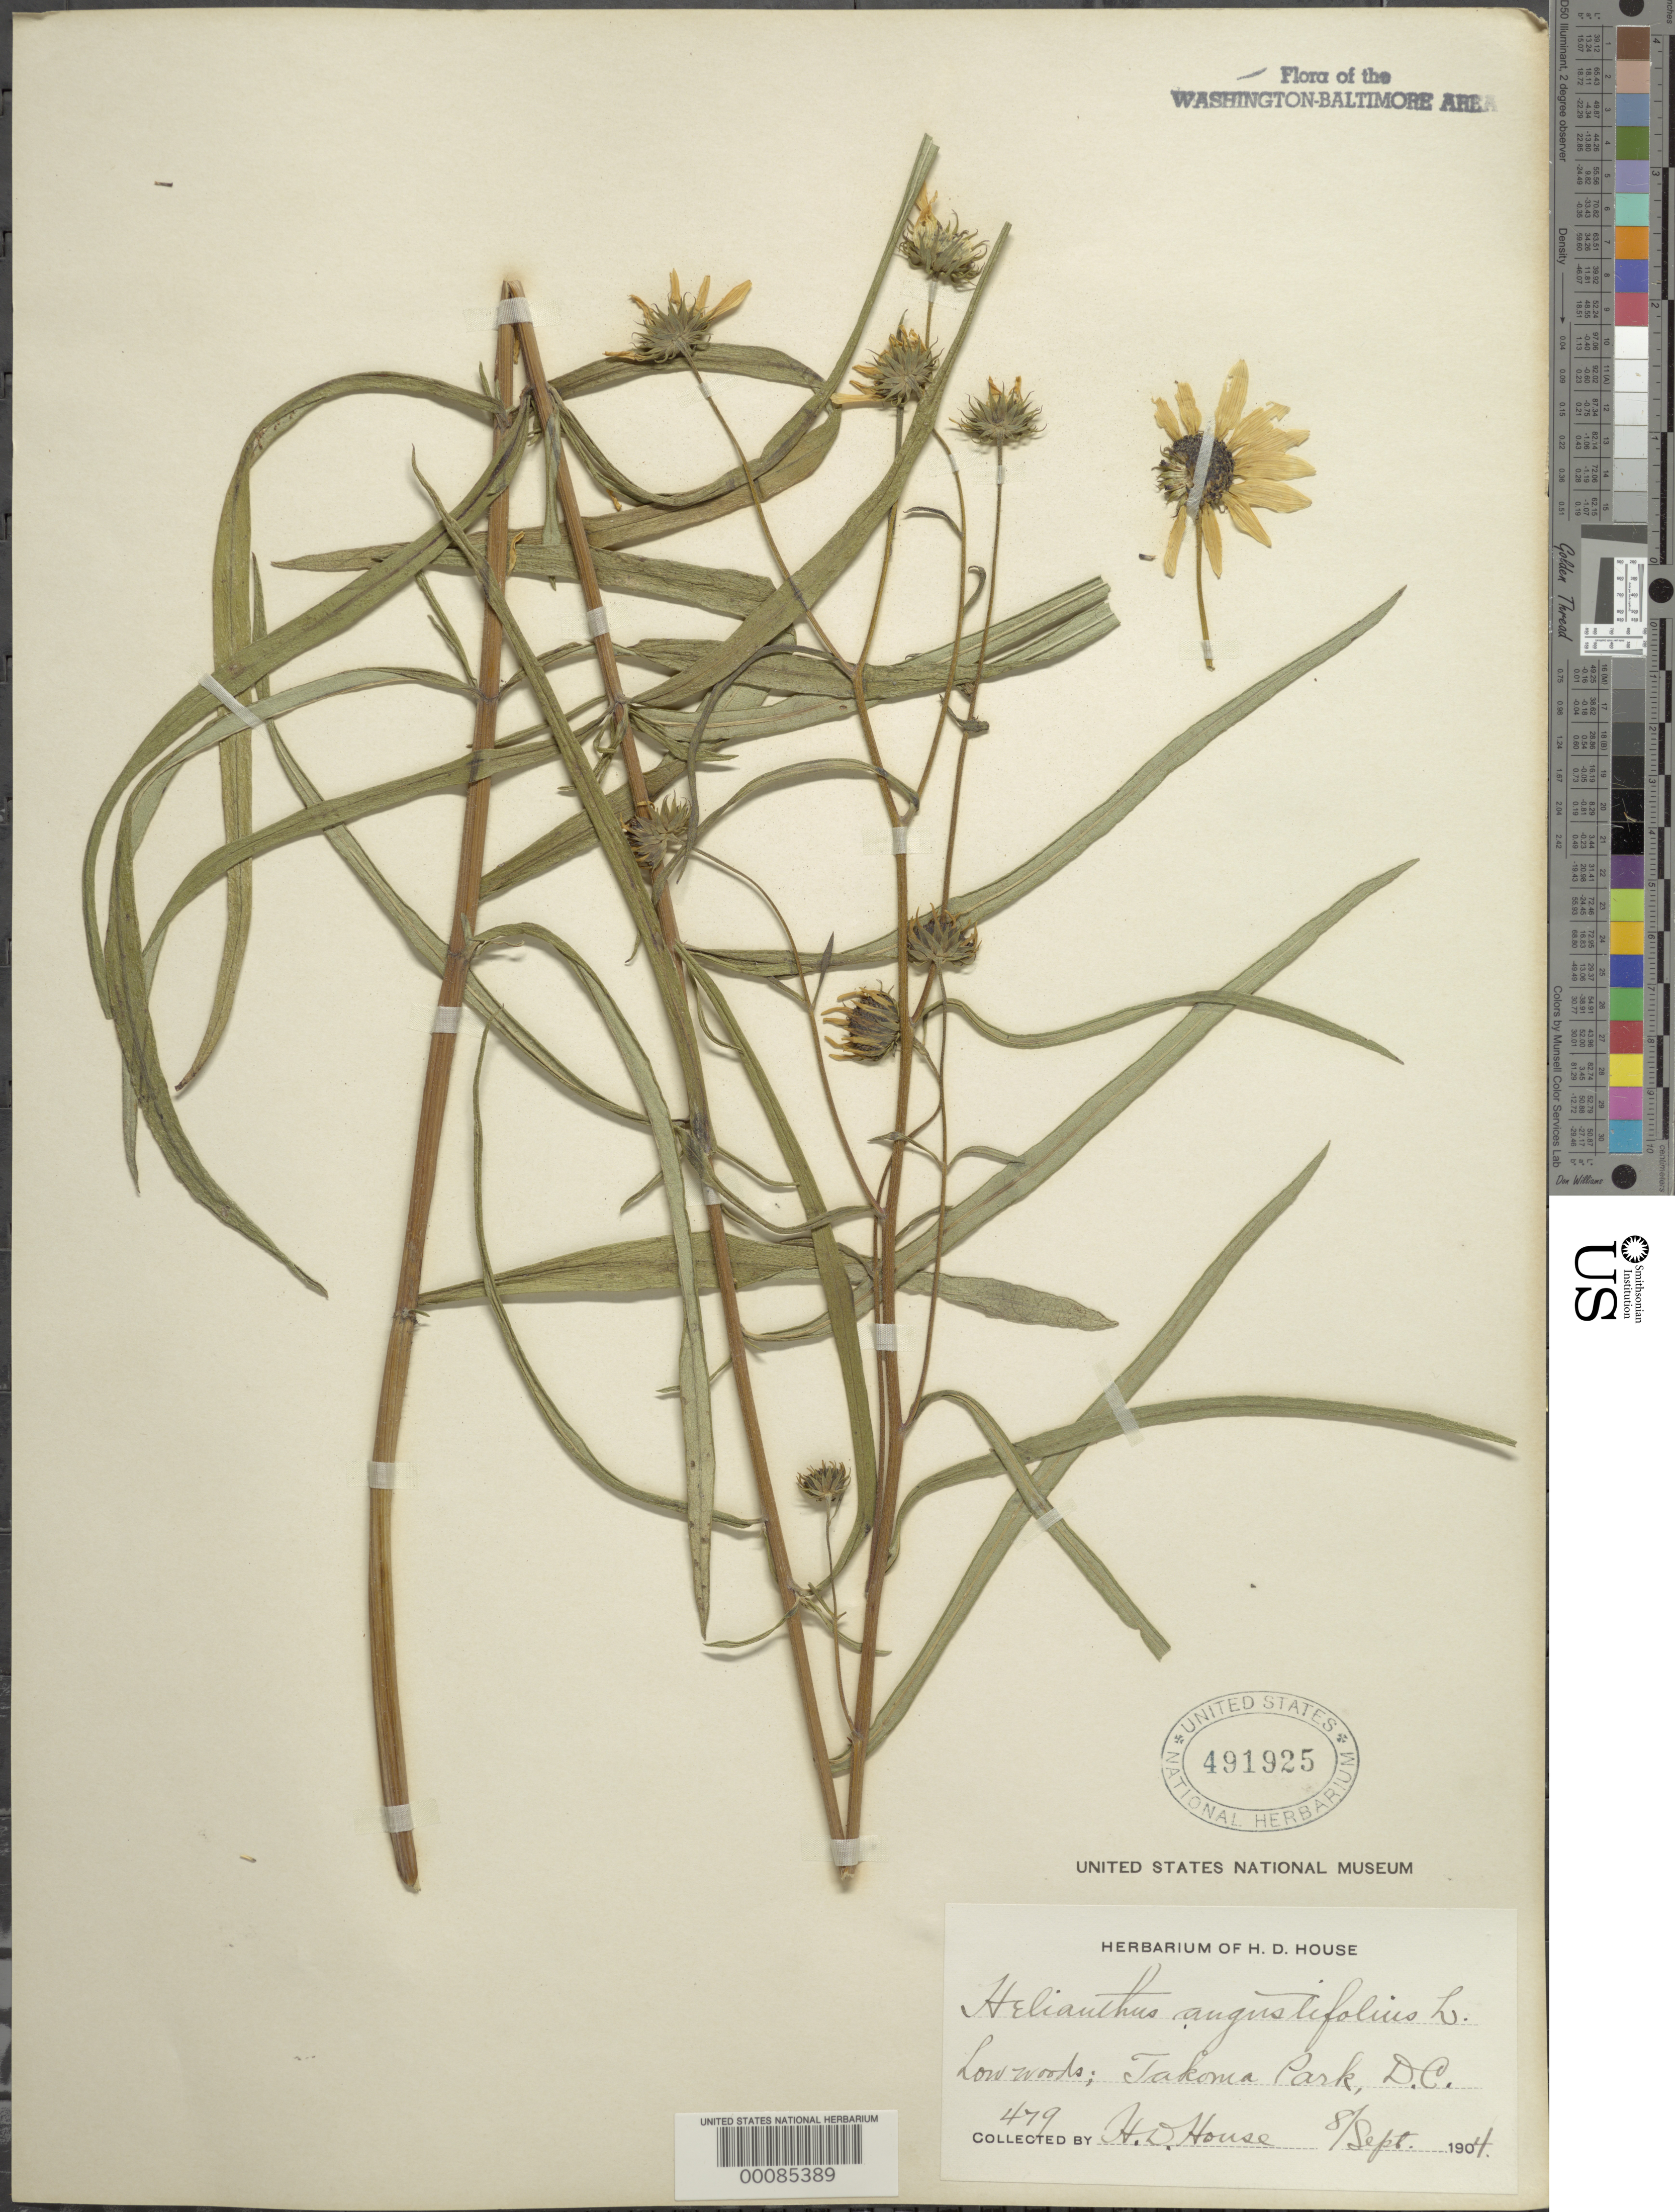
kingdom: Plantae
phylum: Tracheophyta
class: Magnoliopsida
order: Asterales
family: Asteraceae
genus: Helianthus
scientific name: Helianthus angustifolius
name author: L.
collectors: H. D. House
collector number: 479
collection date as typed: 08 Sep 1904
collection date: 1904-09-08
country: United States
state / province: District of Columbia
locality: Takoma Park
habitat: Low woods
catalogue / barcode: US 491925